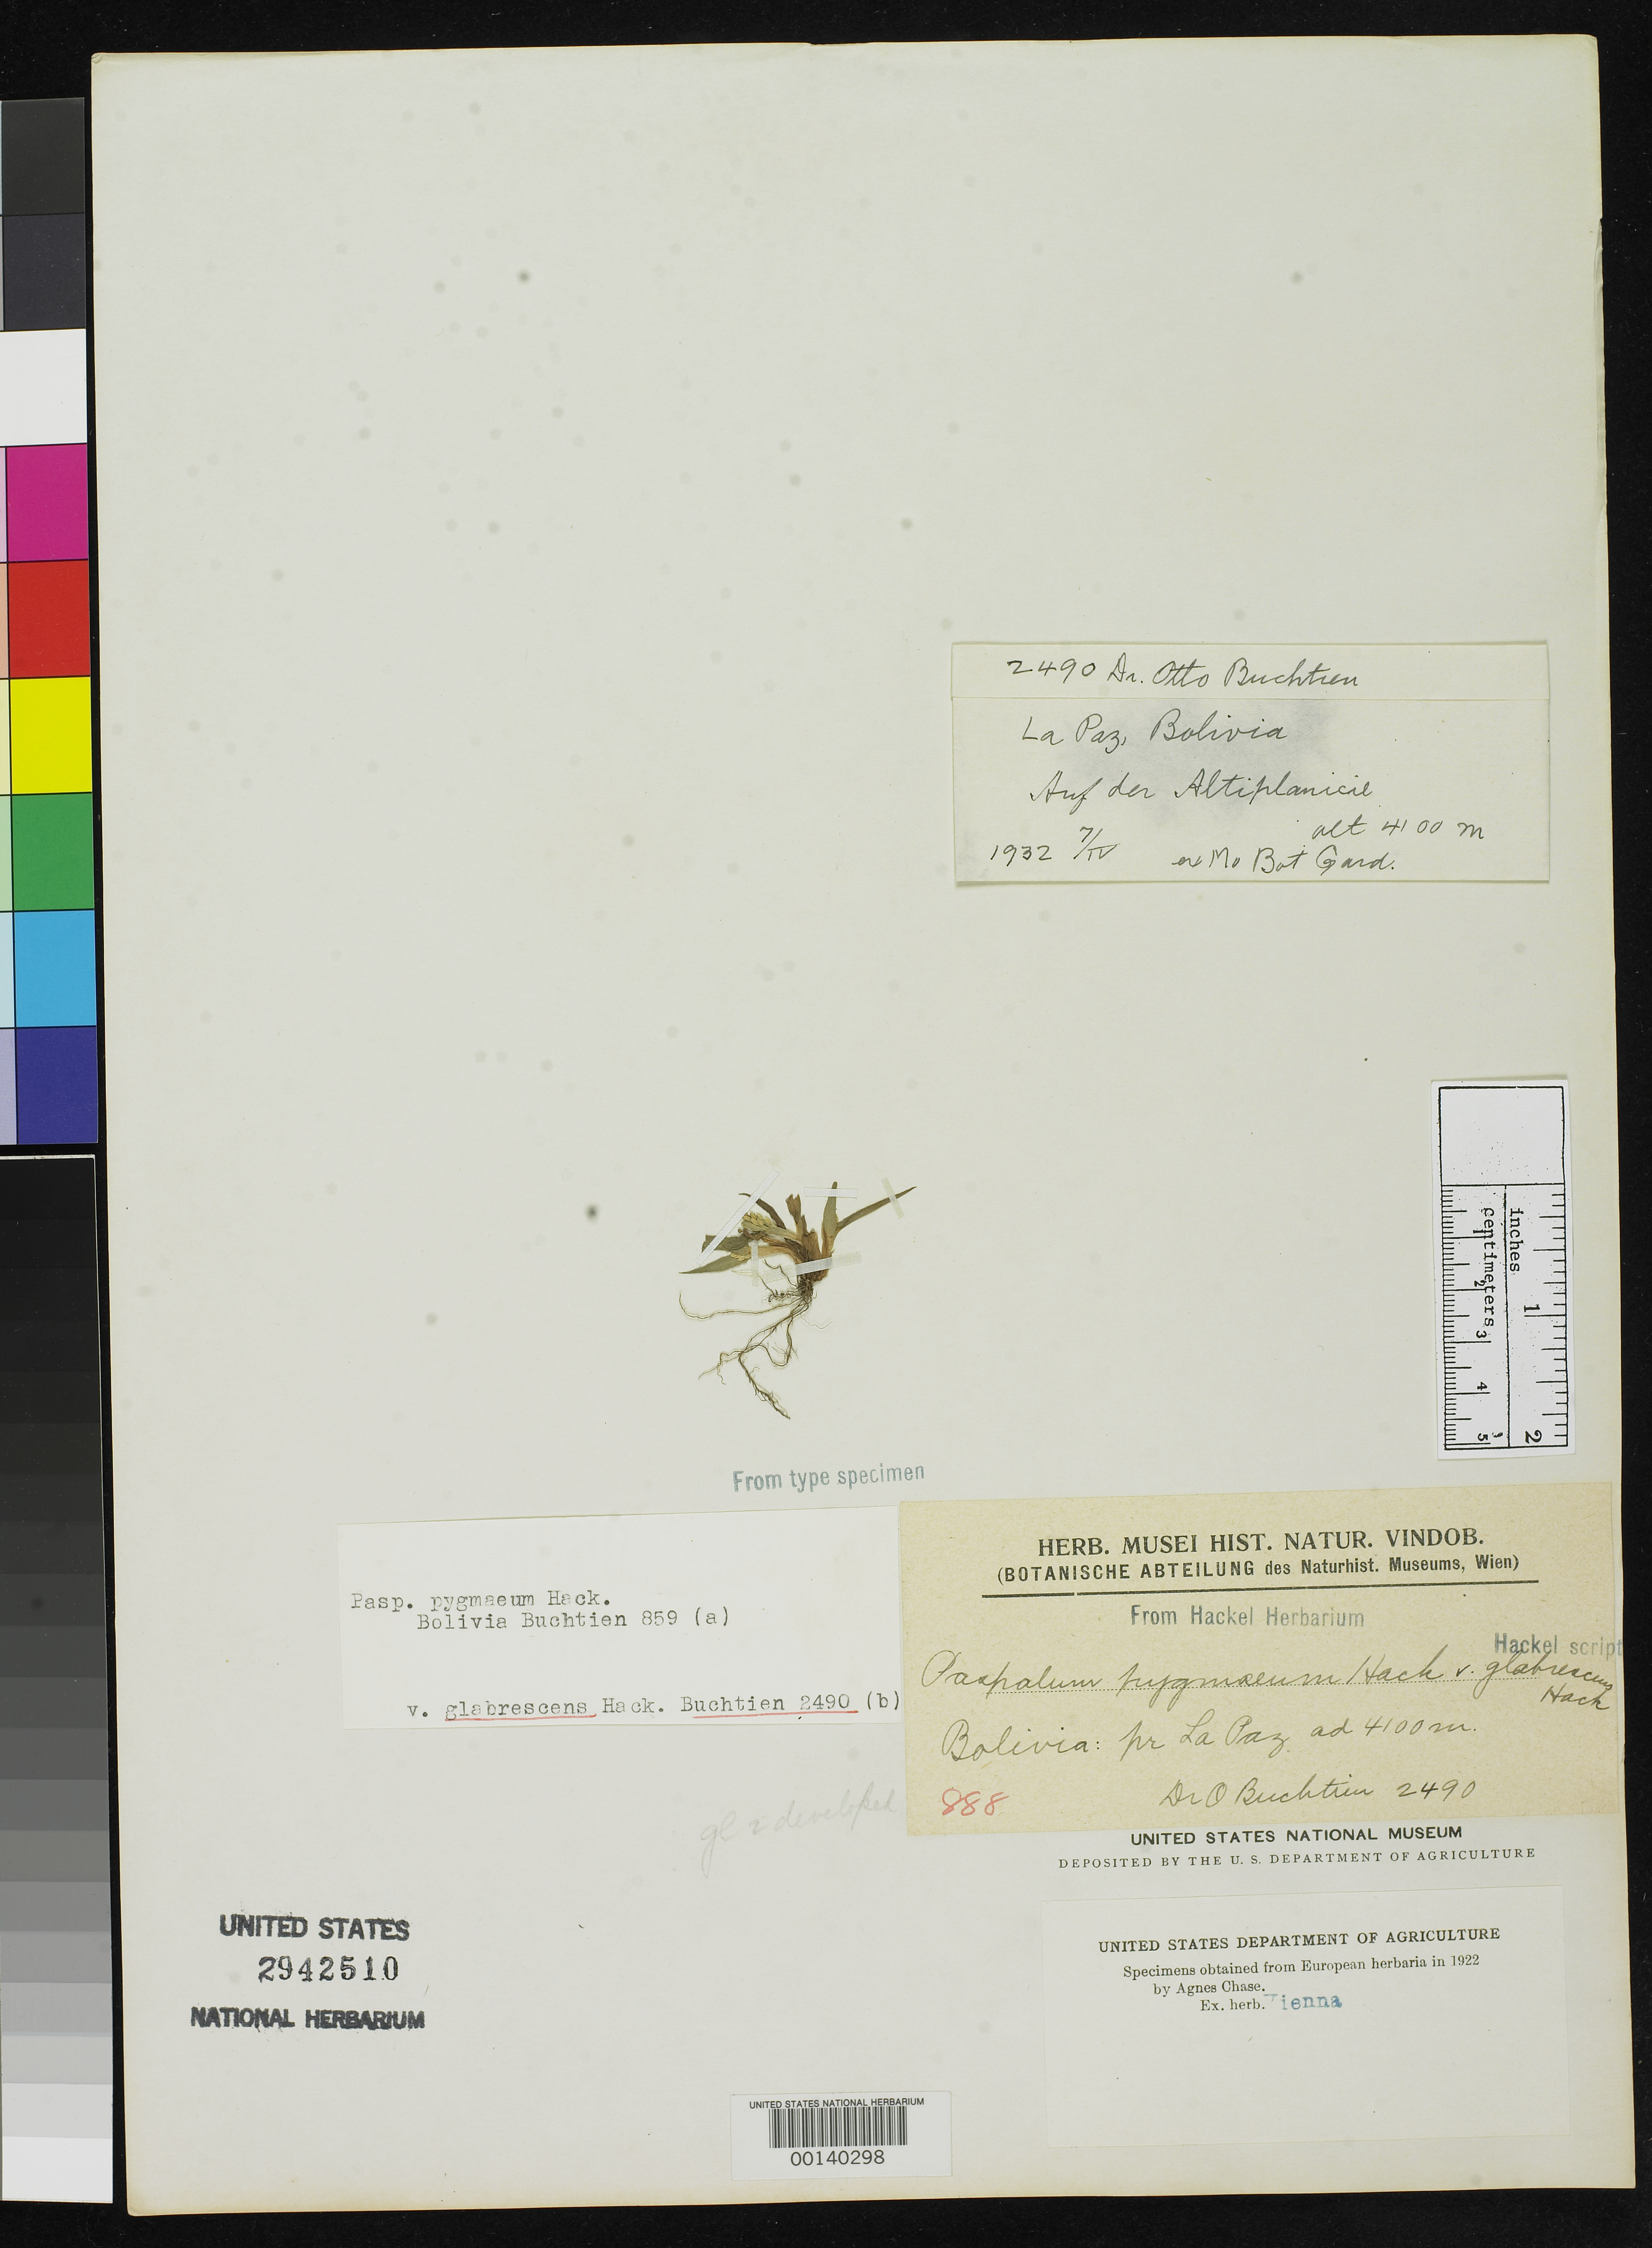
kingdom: Plantae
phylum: Tracheophyta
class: Liliopsida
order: Poales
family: Poaceae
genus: Paspalum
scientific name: Paspalum pygmaeum var. glabrescens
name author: Hack.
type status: Type Fragment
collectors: O. Buchtien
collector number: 2490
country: Bolivia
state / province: La Paz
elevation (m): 4100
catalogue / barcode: US 2942510